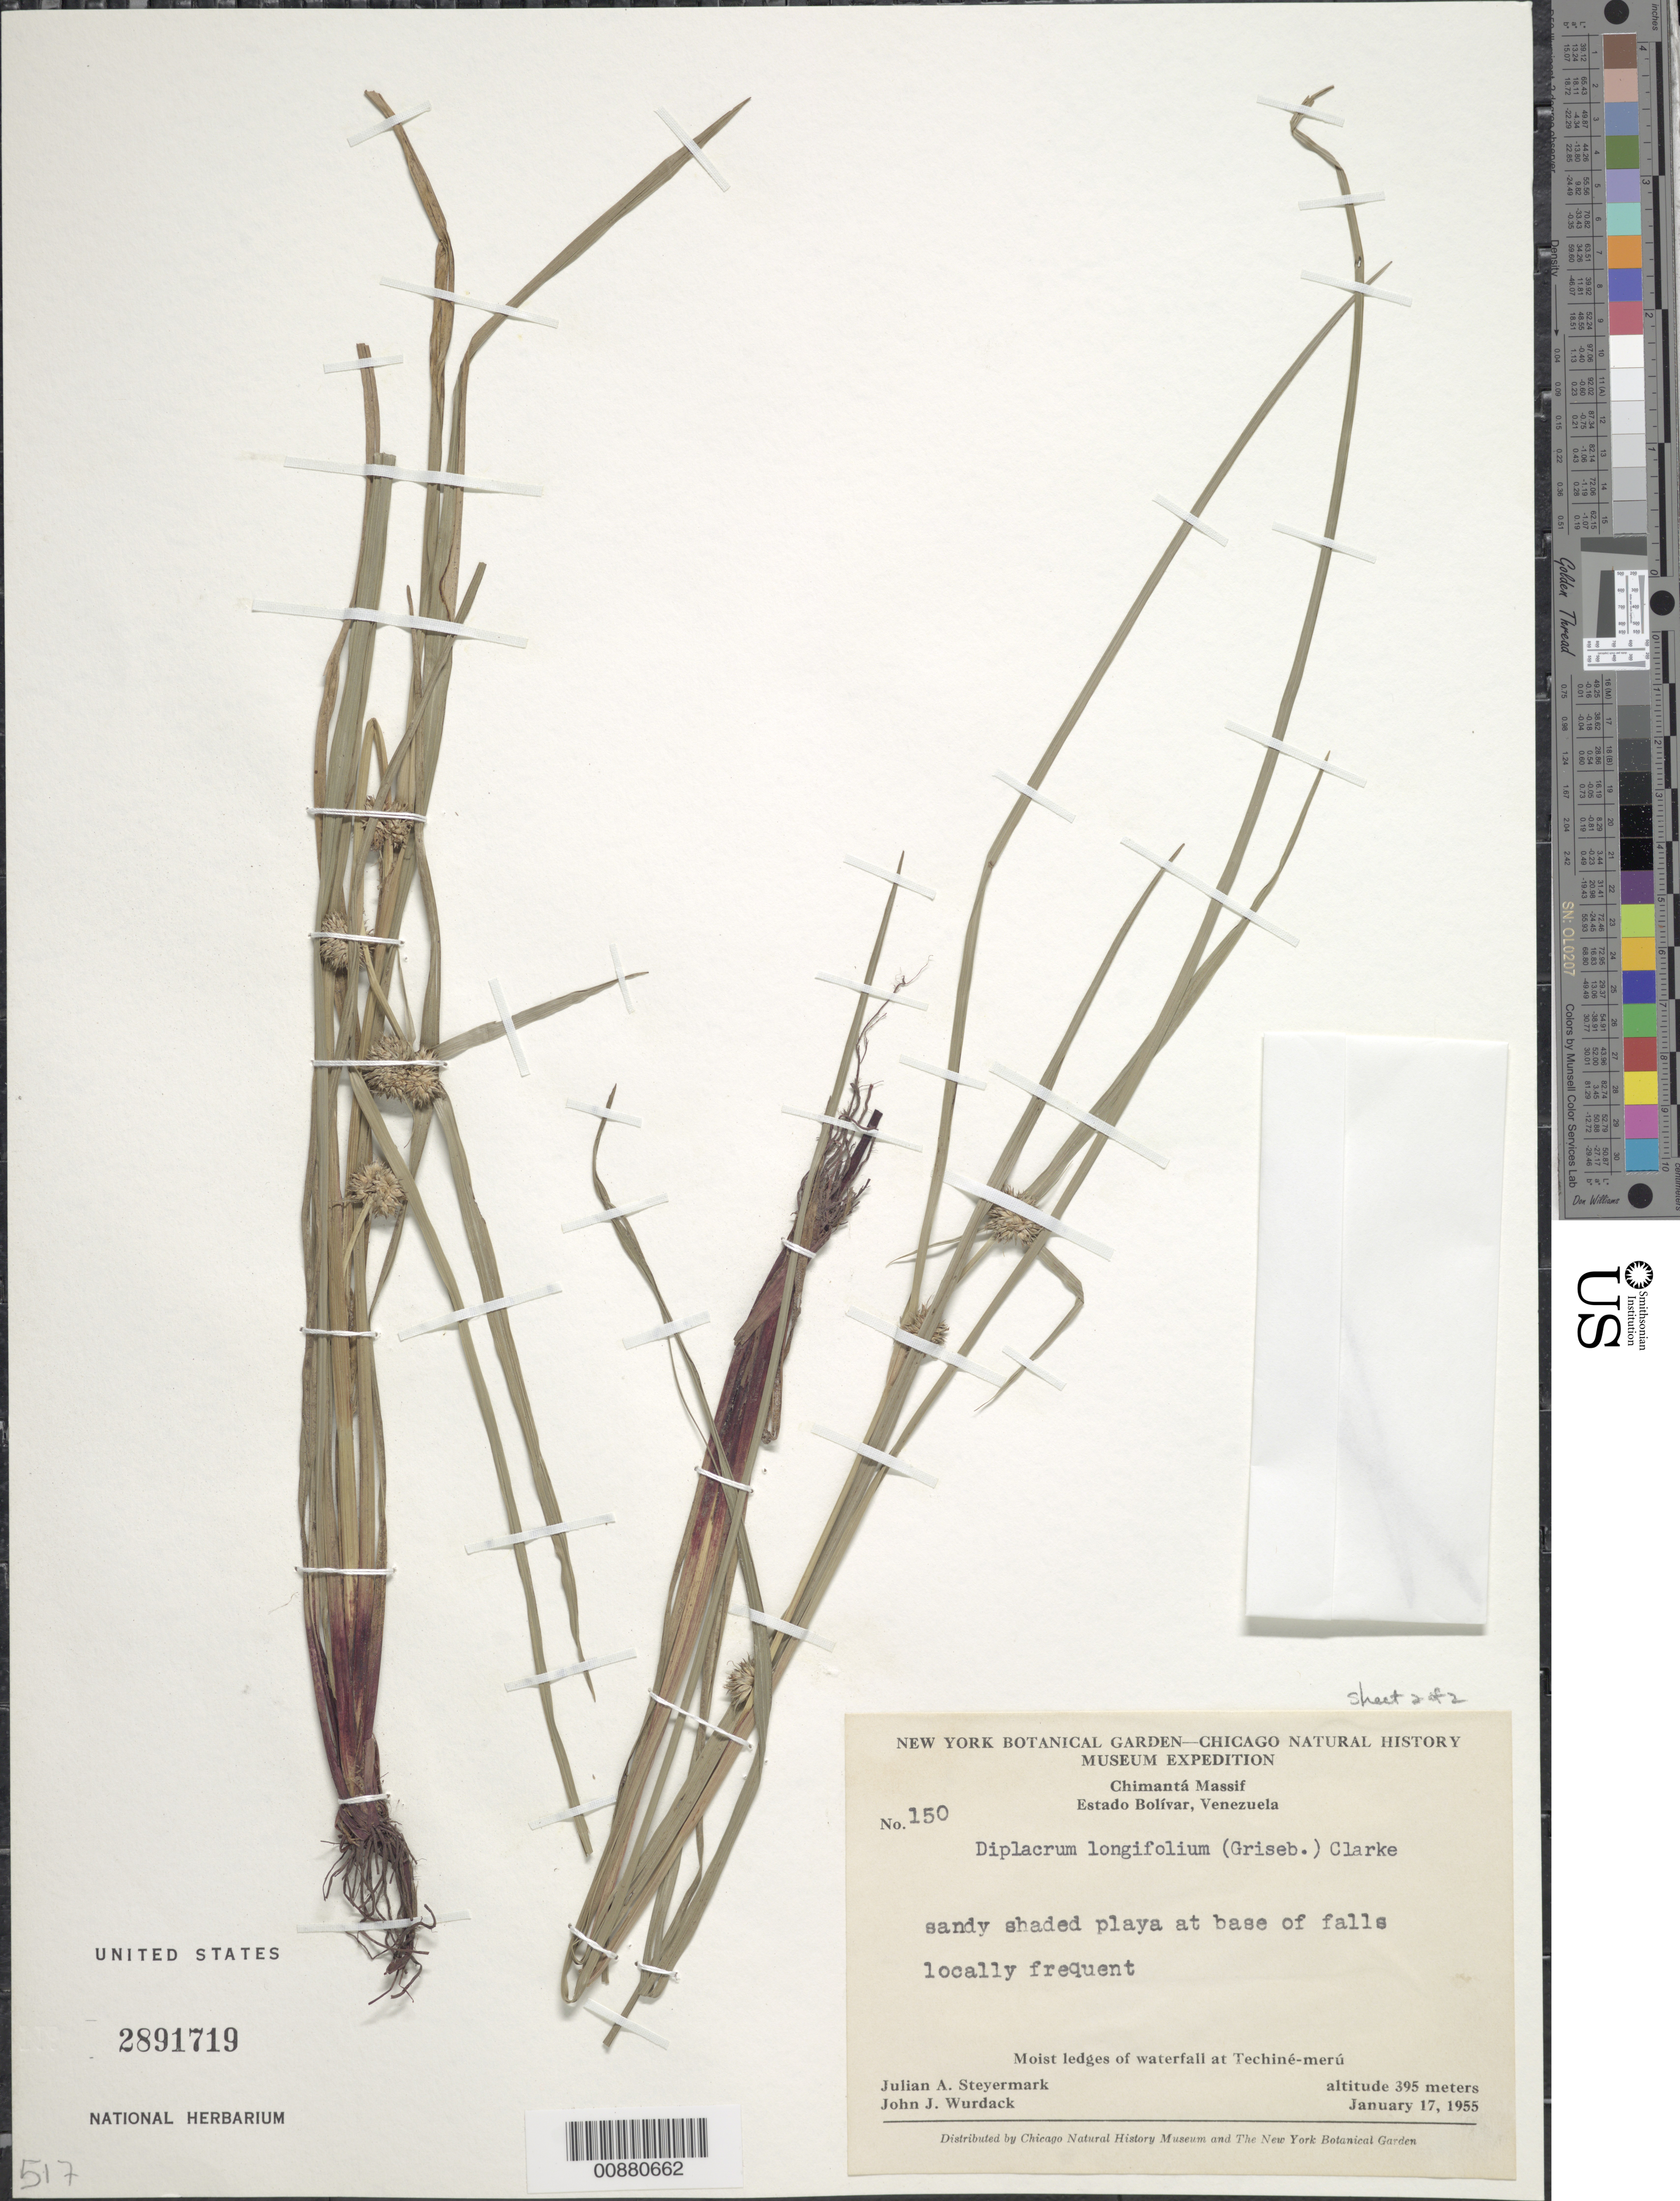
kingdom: Plantae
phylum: Tracheophyta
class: Liliopsida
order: Poales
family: Cyperaceae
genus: Diplacrum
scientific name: Diplacrum capitatum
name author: (Willd.) Boeckeler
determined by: Strong, Mark T., (BOT), Smithsonian Institution - National Museum of Natural History (UNITED STATES)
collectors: J. Steyermark & J. J. Wurdack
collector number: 150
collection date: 1955-01-17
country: Venezuela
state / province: Bolivar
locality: Chimanta Massif. Moist ledges of waterfall at Techine-meru, Playa at base of falls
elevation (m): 395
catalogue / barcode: US 2891719